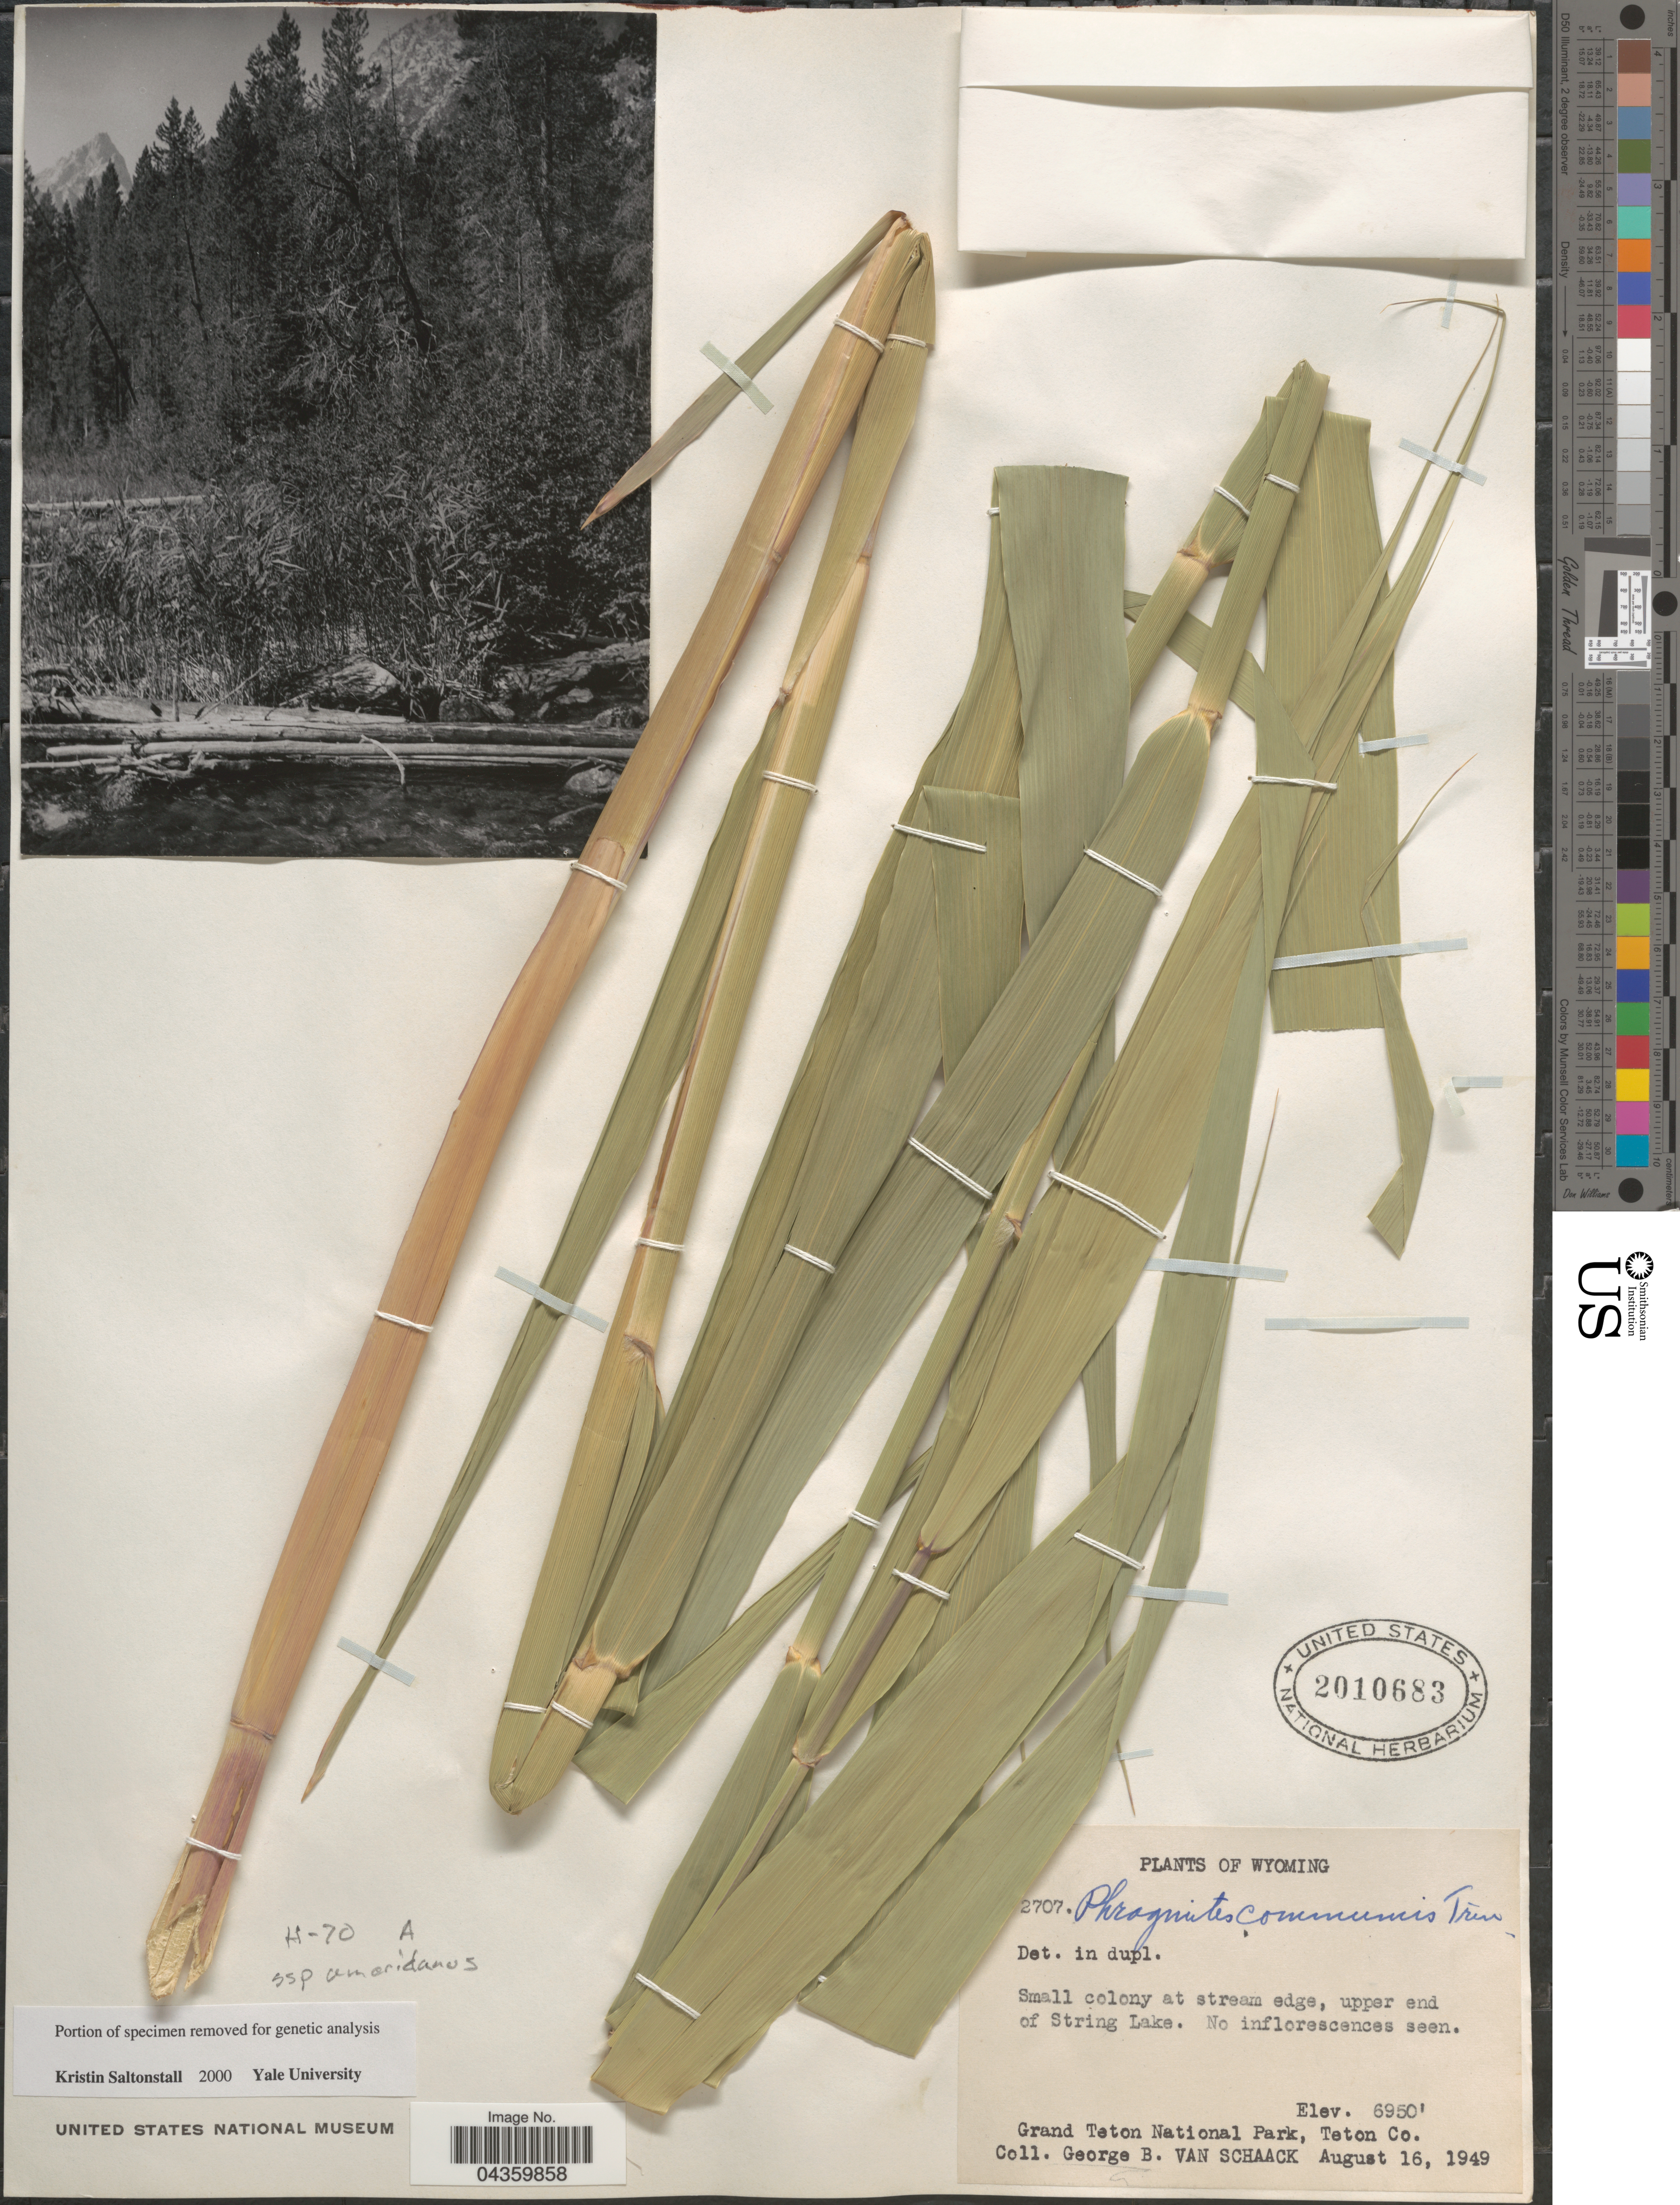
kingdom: Plantae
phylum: Tracheophyta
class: Liliopsida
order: Poales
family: Poaceae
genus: Phragmites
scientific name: Phragmites australis subsp. americanus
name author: Saltonstall & et al.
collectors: G. Van Schaack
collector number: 2707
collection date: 1949-08-16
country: United States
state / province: Wyoming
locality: At stream edge, upper end of String Lake. Grand Teton National Park, Teton Co.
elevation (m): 2118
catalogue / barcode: US 2010683